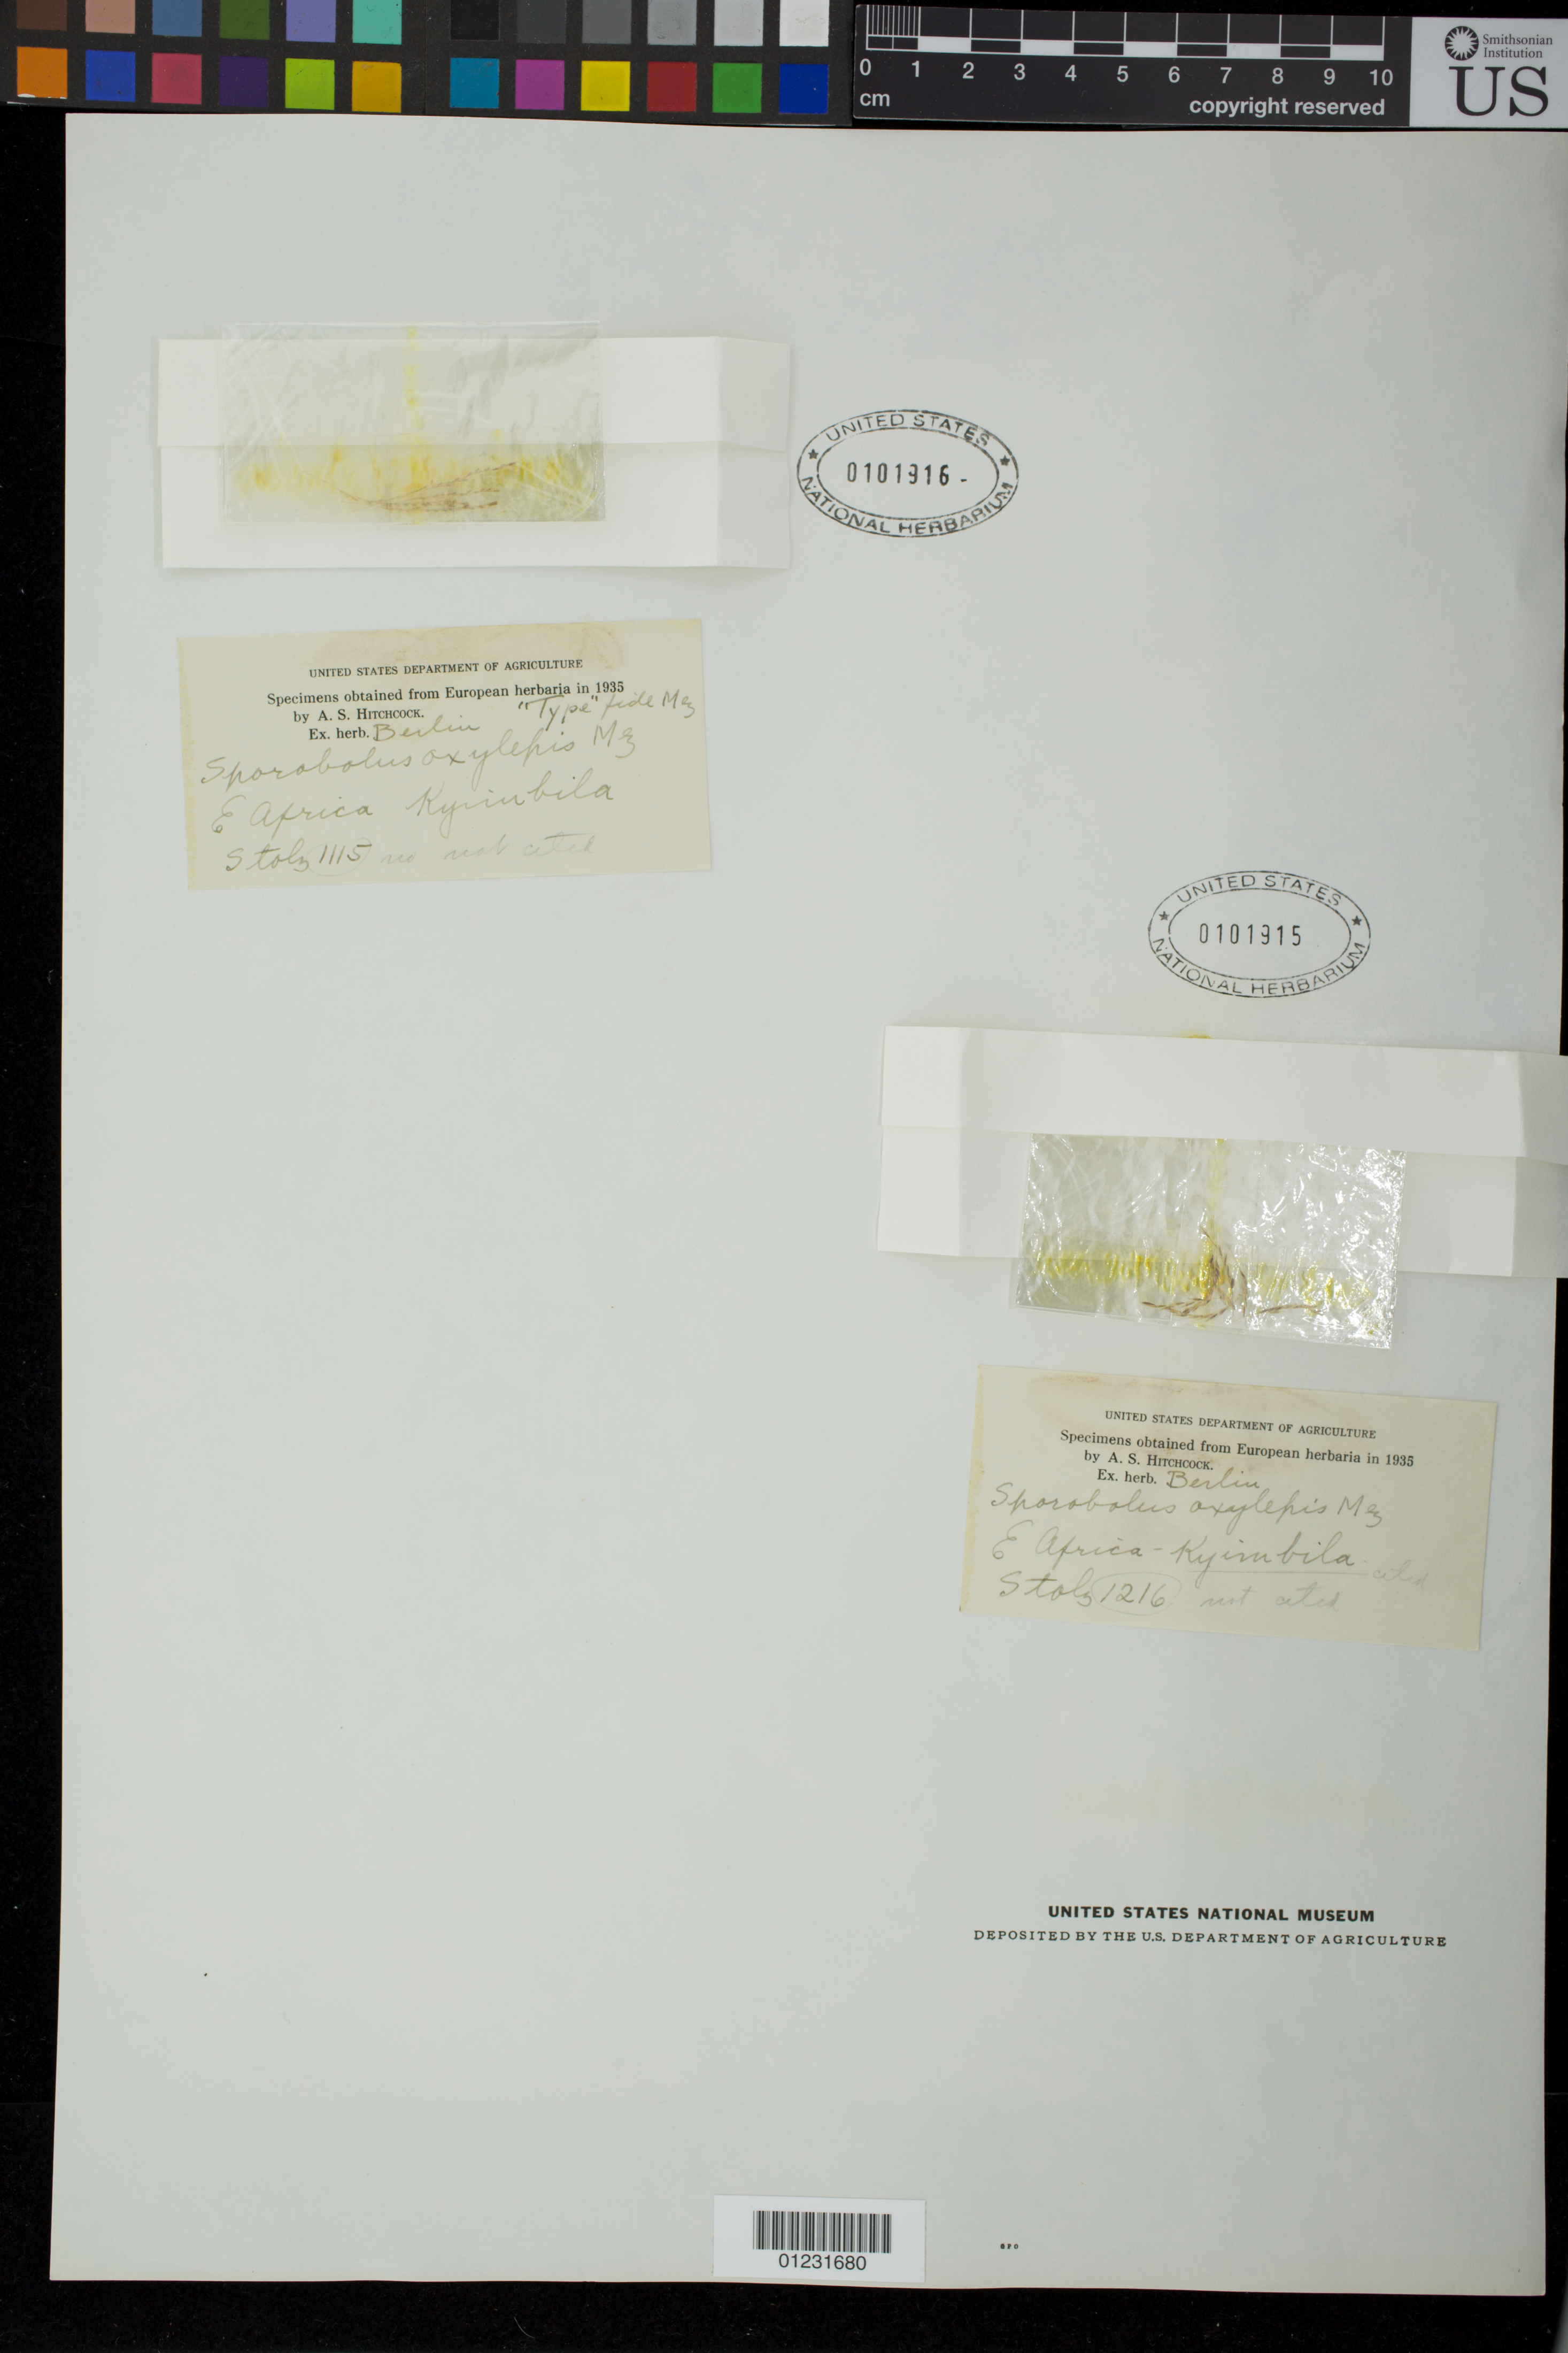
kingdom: Plantae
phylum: Tracheophyta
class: Liliopsida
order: Poales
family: Poaceae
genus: Sporobolus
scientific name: Sporobolus oxylepsis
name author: Mez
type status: Syntype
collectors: A. Stolz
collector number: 1216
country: Tanzania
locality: East Africa, Kyimbila.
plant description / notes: Fragmentary material of type specimen ex herb. Berlin.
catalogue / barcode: US 101915